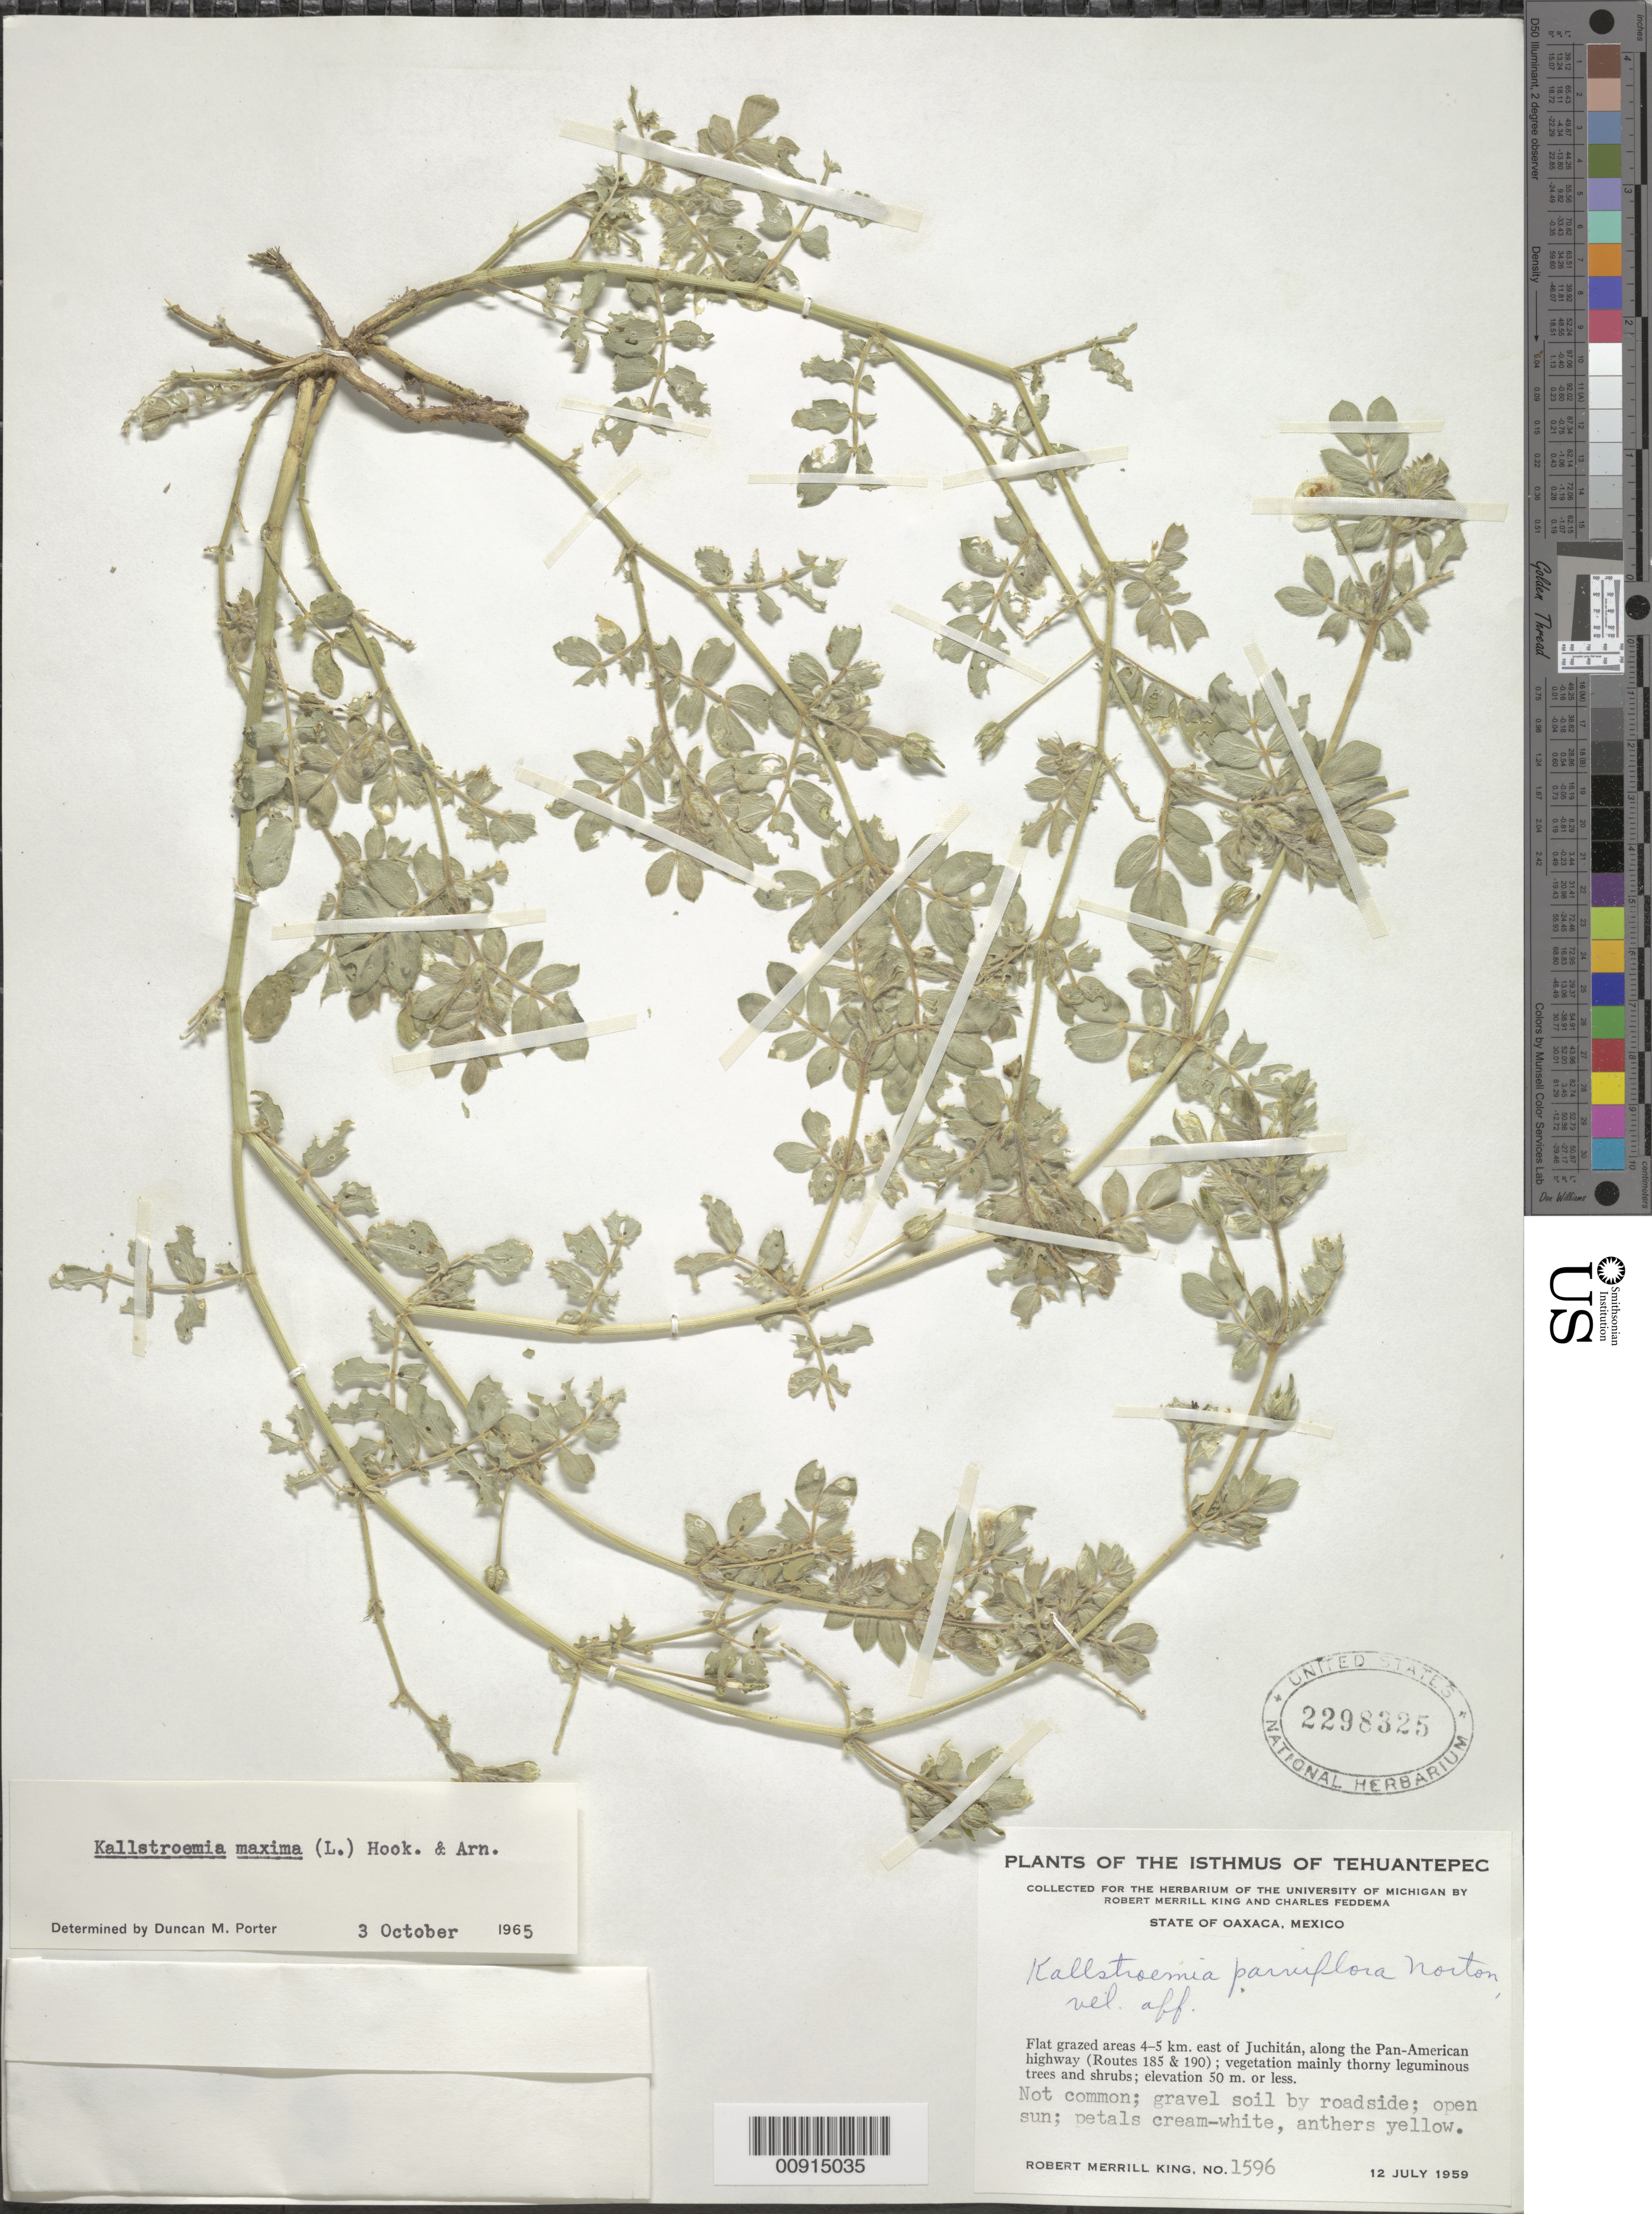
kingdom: Plantae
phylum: Tracheophyta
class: Magnoliopsida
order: Zygophyllales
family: Zygophyllaceae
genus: Kallstroemia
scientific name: Kallstroemia maxima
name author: (L.) Hook. & Arn.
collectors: R. M. King & C. Feddema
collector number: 1596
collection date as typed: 12 Jul 1959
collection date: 1959-07-12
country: Mexico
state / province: Oaxaca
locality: Flat grazed areas 4-5 km. east of Juchitán, along the Pan-American highway (Routes 185 & 190). State of Oaxaca. Isthmus of Tehuantepec.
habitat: Gravel soil by roadside; open sun; vegetation mainly thorny leguminous trees and shrubs.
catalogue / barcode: US 2298325